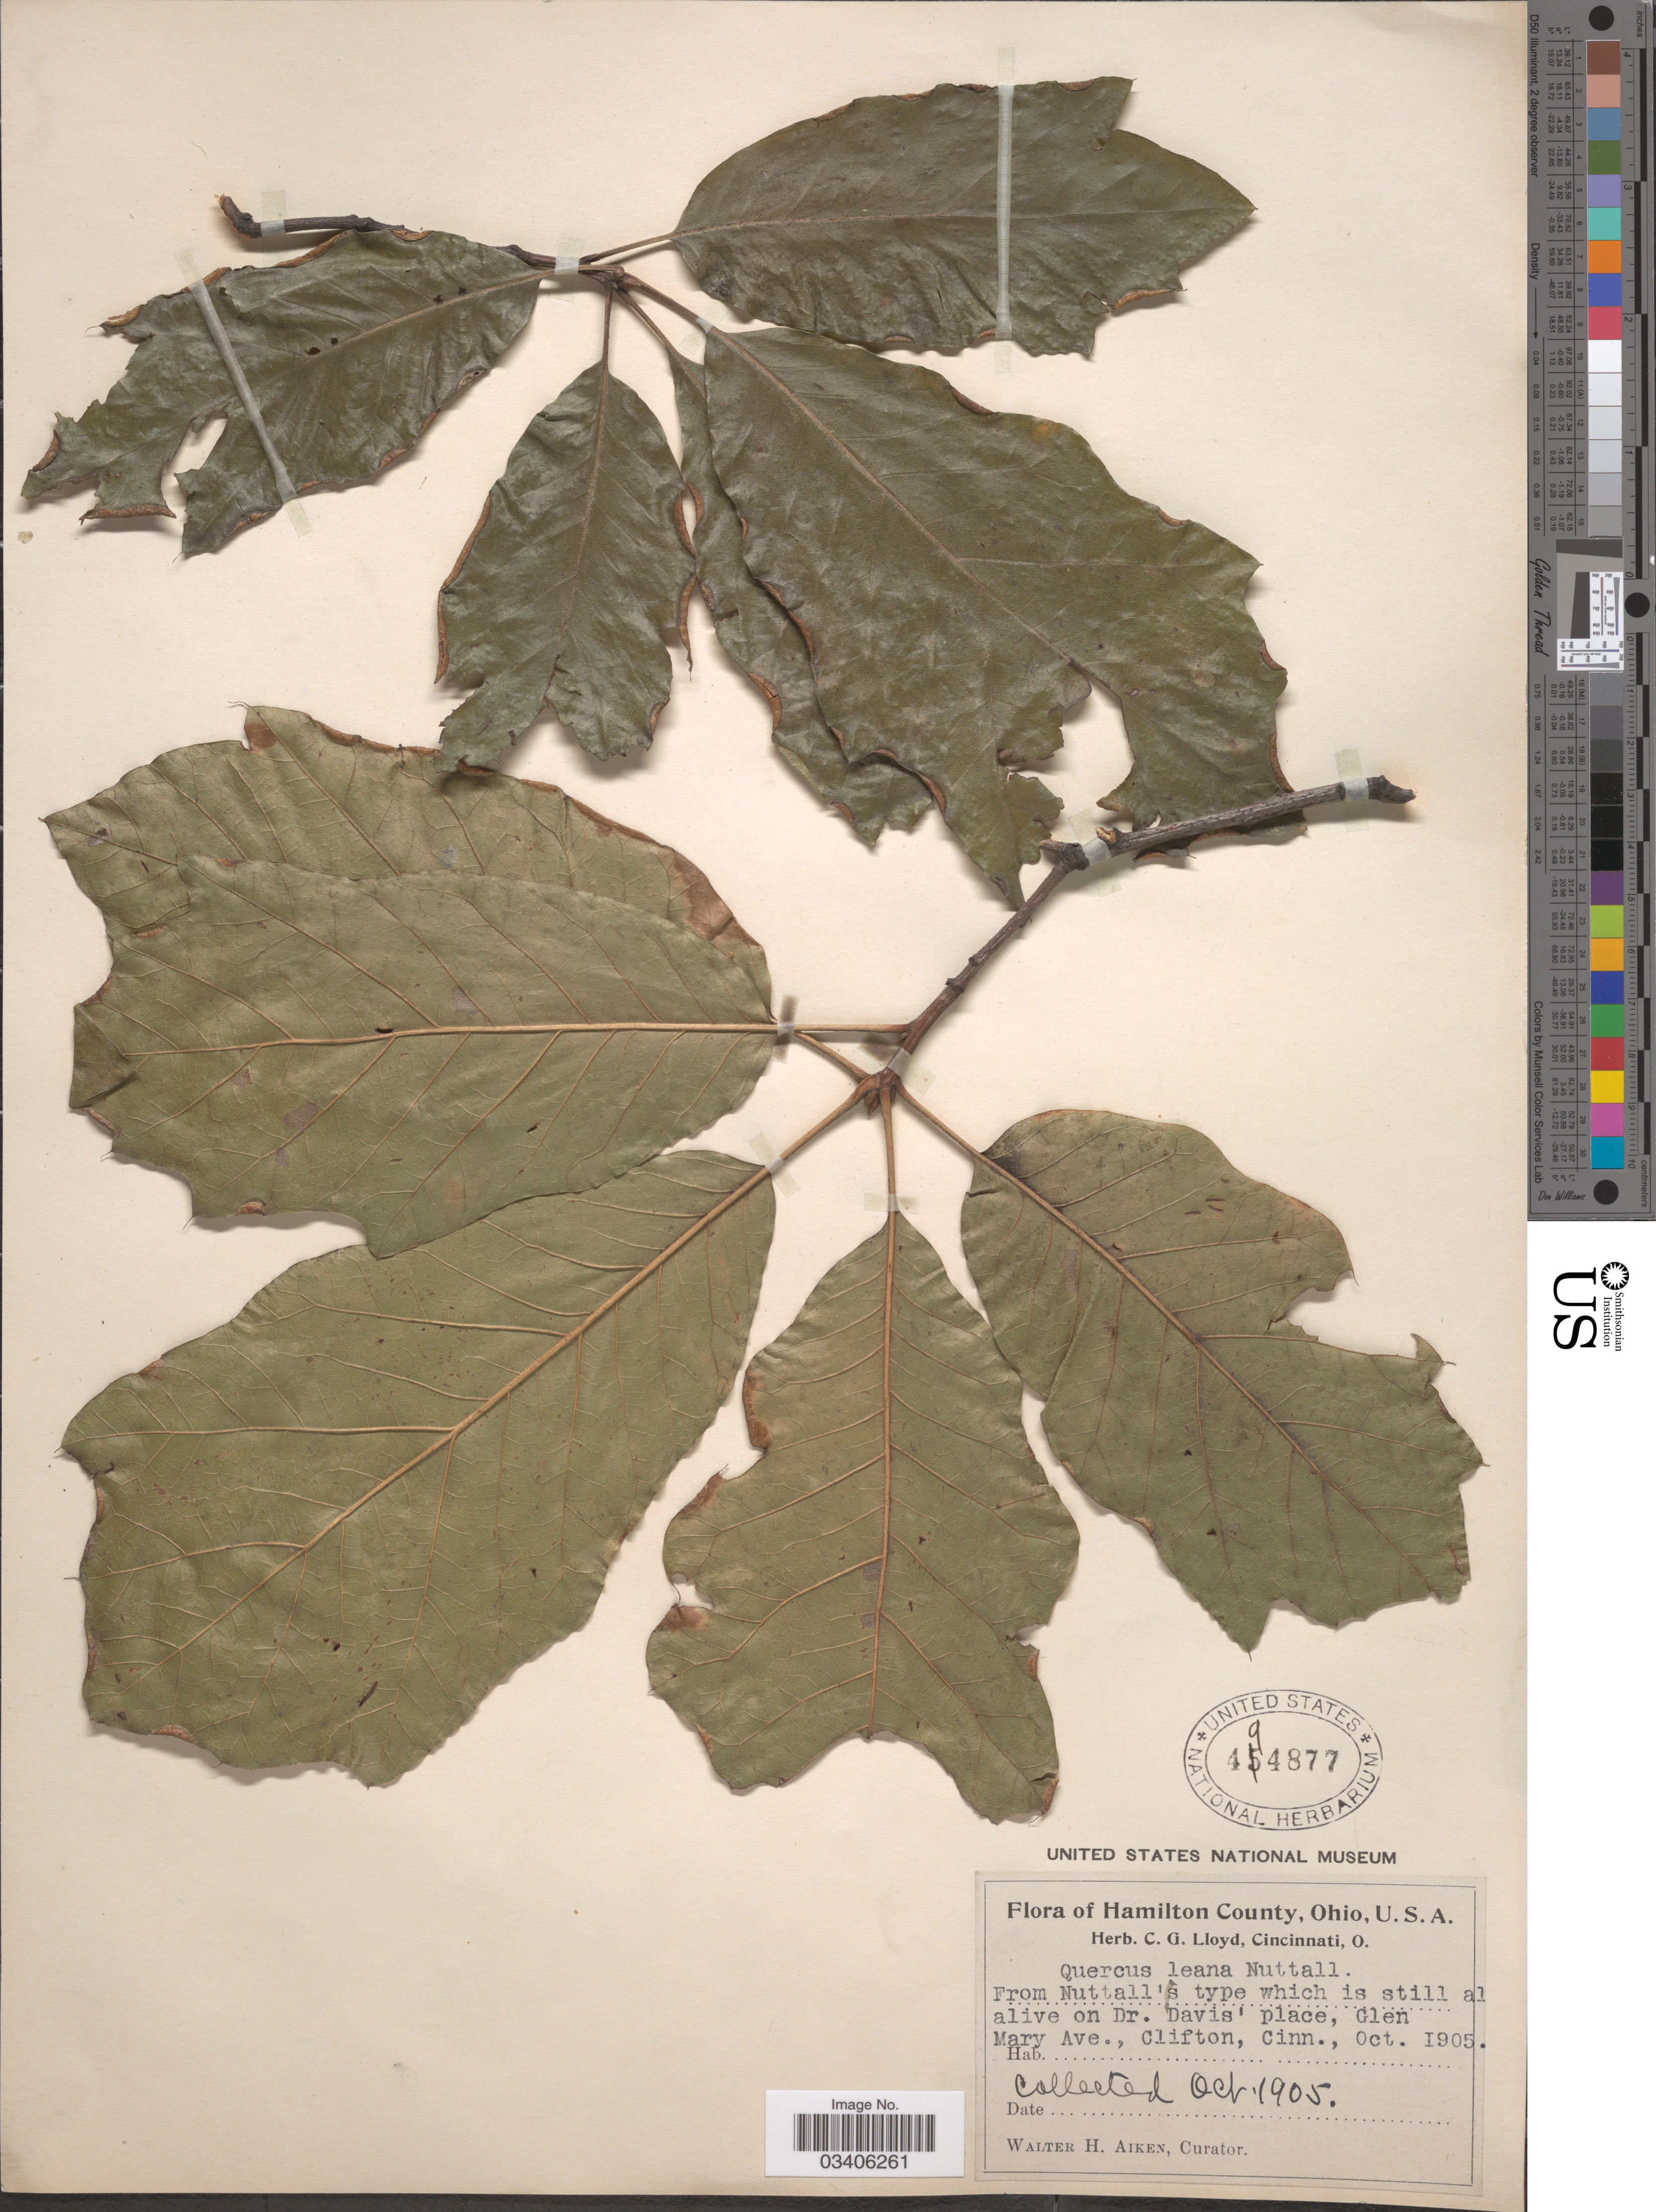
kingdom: Plantae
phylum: Tracheophyta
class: Magnoliopsida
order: Fagales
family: Fagaceae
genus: Quercus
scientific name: Quercus x leana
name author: Nutt.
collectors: W. Aiken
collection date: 1905-10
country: United States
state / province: Ohio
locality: Hamilton County. On Dr. Davis' place, Glen Mary Ave., Clifton, Cinn.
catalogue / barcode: US 494877